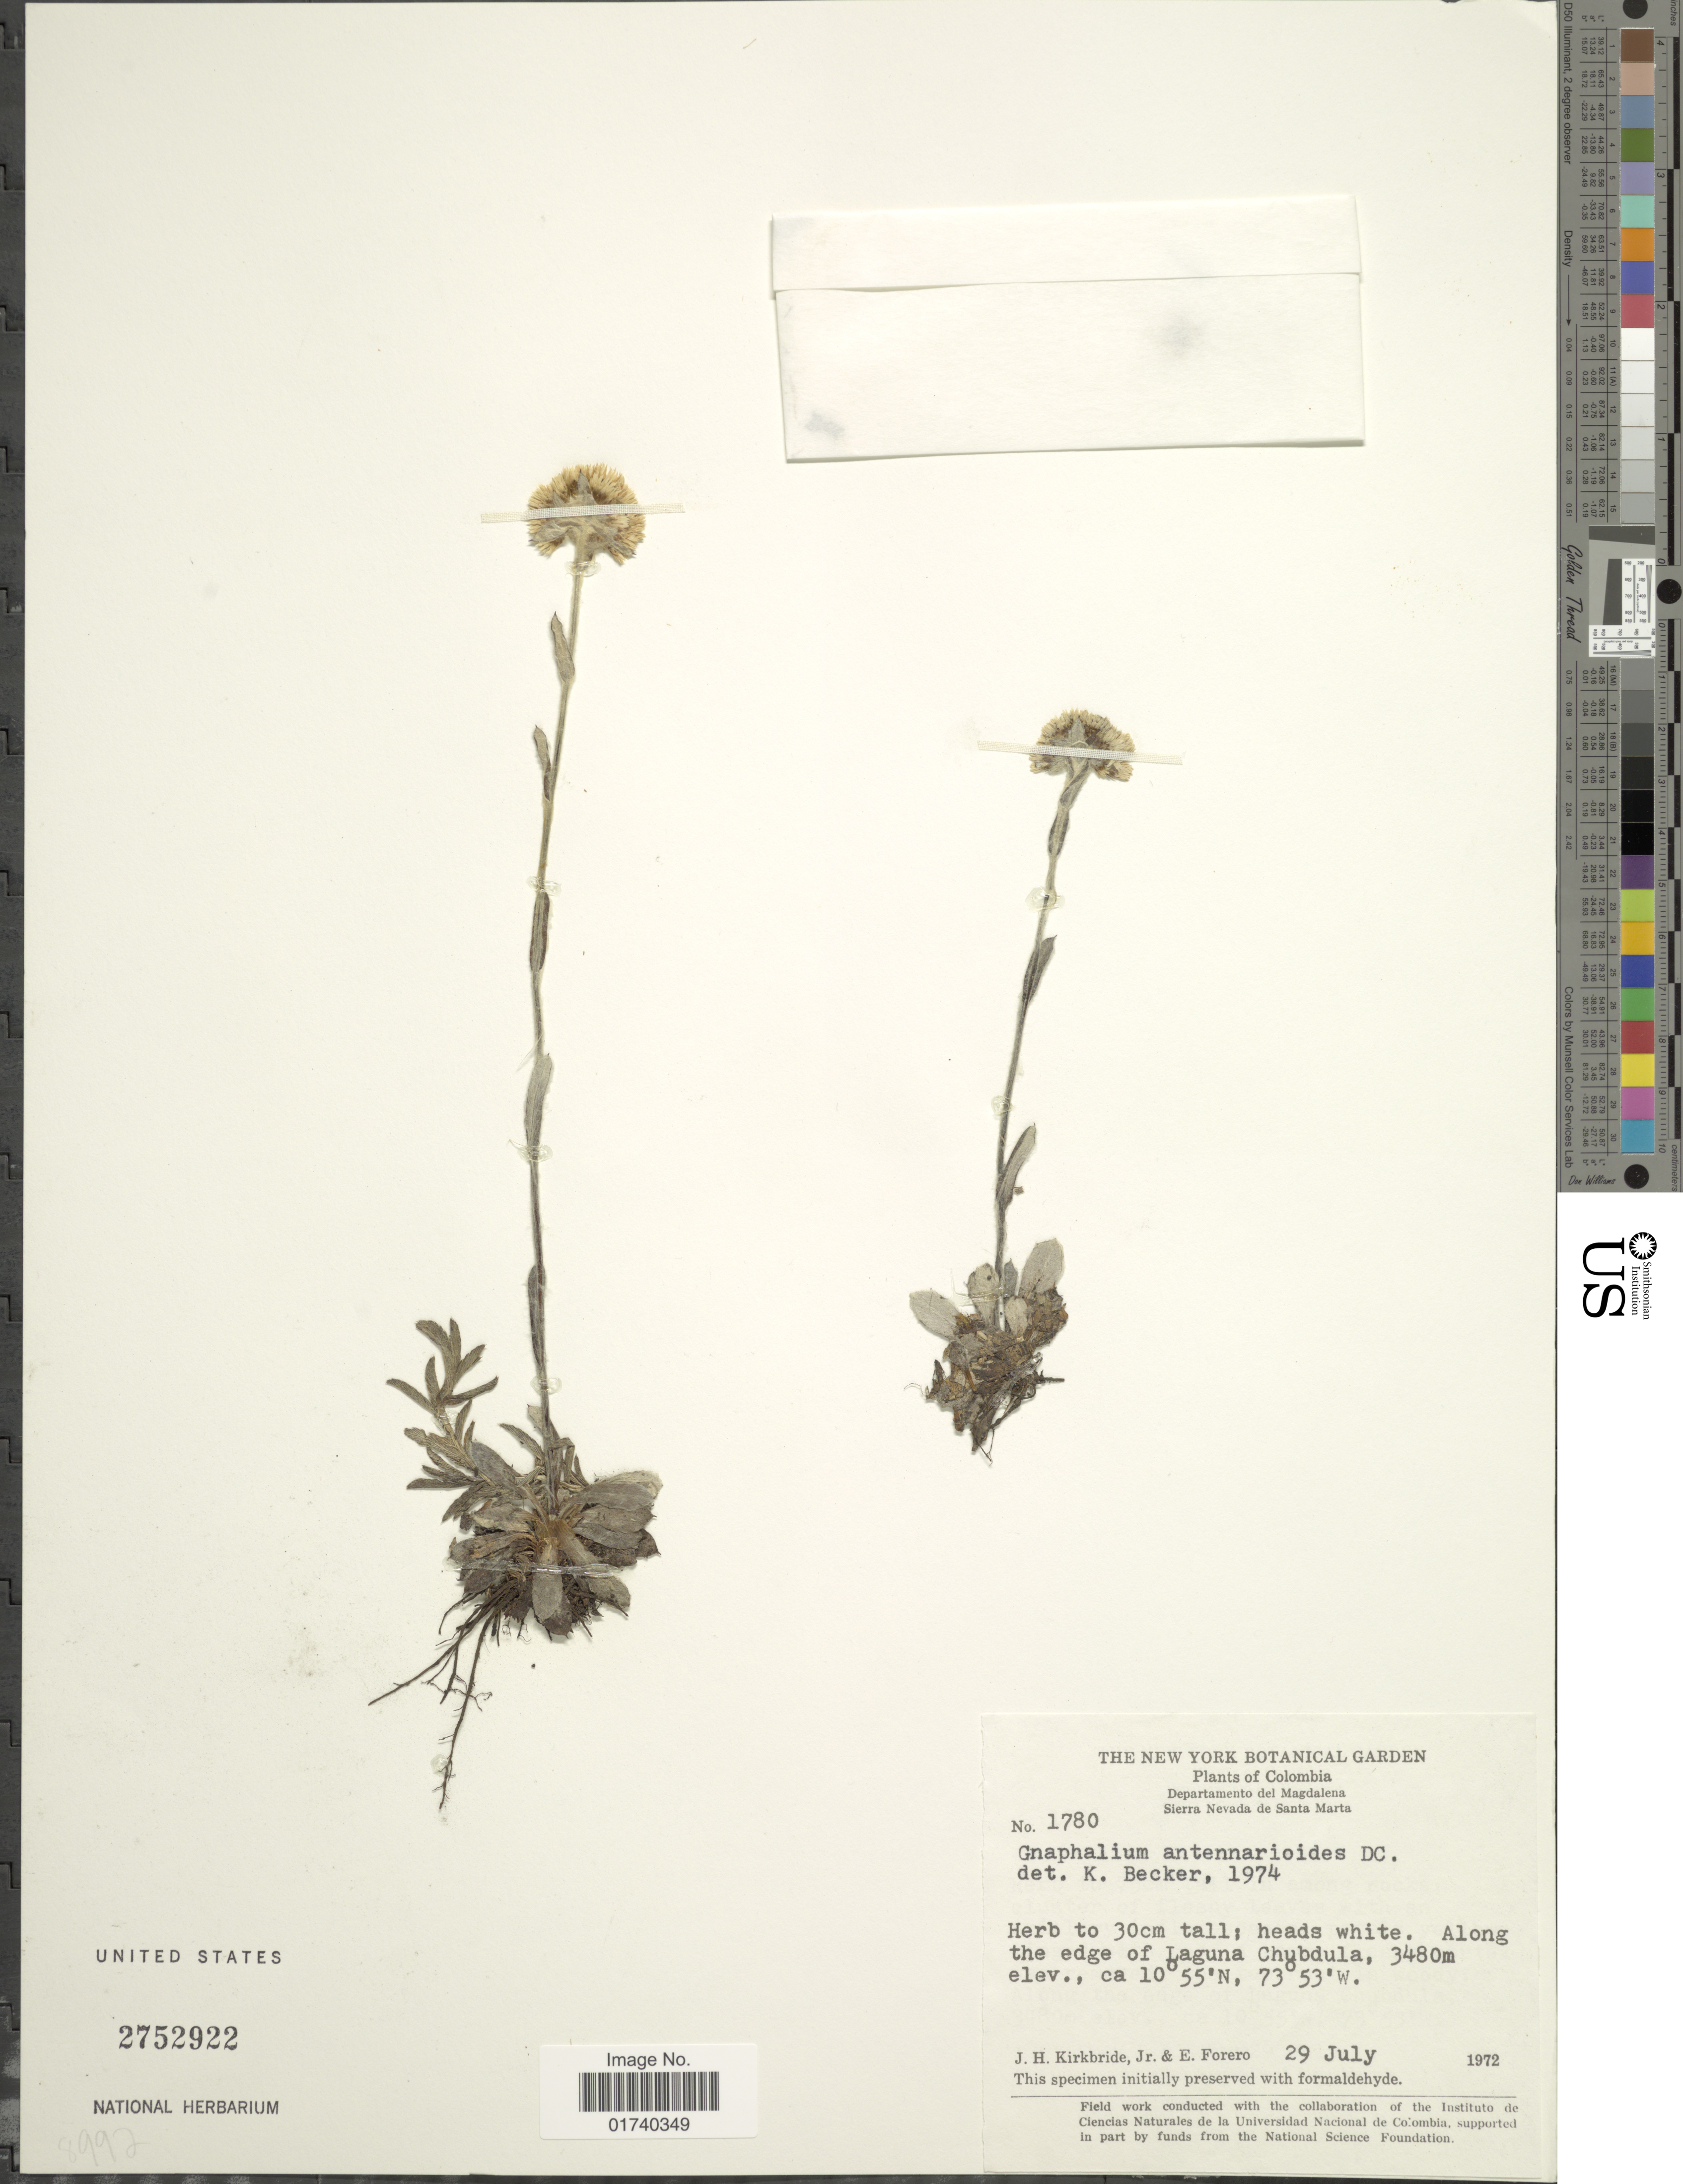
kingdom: Plantae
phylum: Tracheophyta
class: Magnoliopsida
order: Asterales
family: Asteraceae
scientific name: Orognaphalon santamartense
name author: G.L. Nesom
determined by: Nesom, Guy L.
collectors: J. H. Kirkbride & E. Ferero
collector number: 1780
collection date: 1972-07-29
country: Colombia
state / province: Magdalena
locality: Departemento del Magdalena, Sierra Nevada de Santa Marta, Along the edge of Laguna Chubdula.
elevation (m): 3480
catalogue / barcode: US 2752922